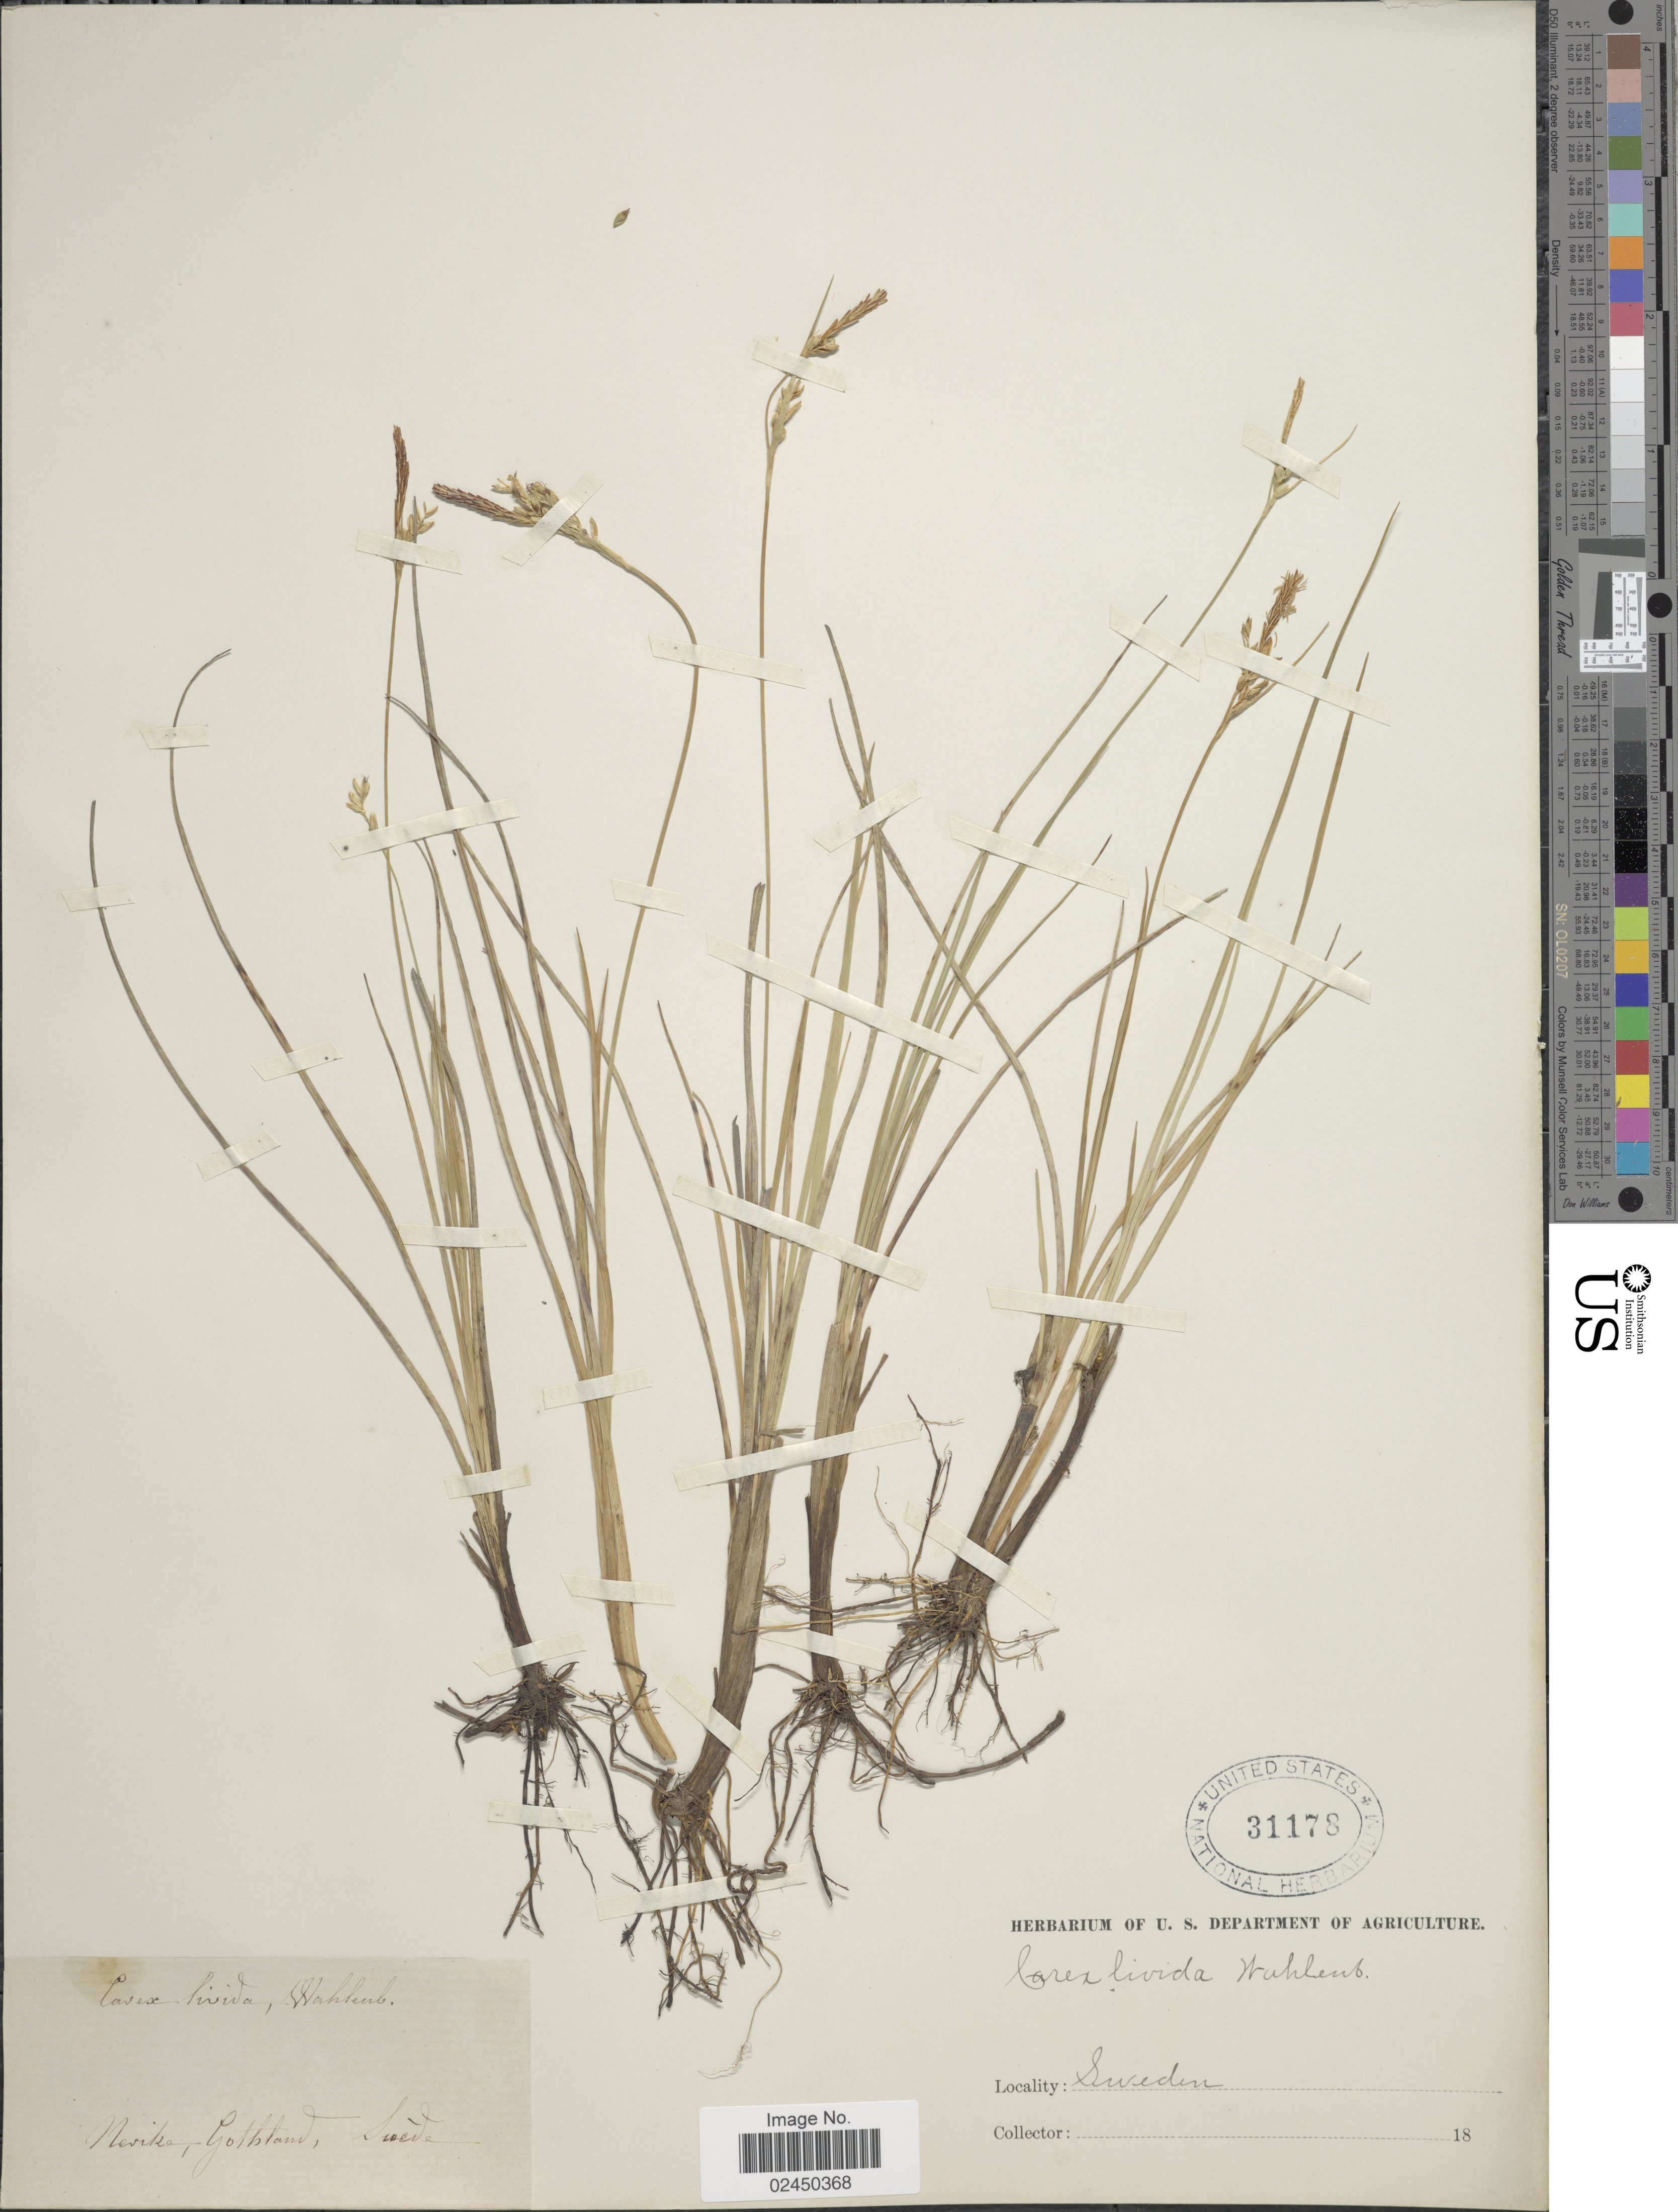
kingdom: Plantae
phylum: Tracheophyta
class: Liliopsida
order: Poales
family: Cyperaceae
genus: Carex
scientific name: Carex livida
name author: (Wahlenb.) Willd.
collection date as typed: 18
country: Sweden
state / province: Gotland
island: Gotland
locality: Nevika, Gothland, Suecia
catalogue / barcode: US 31178